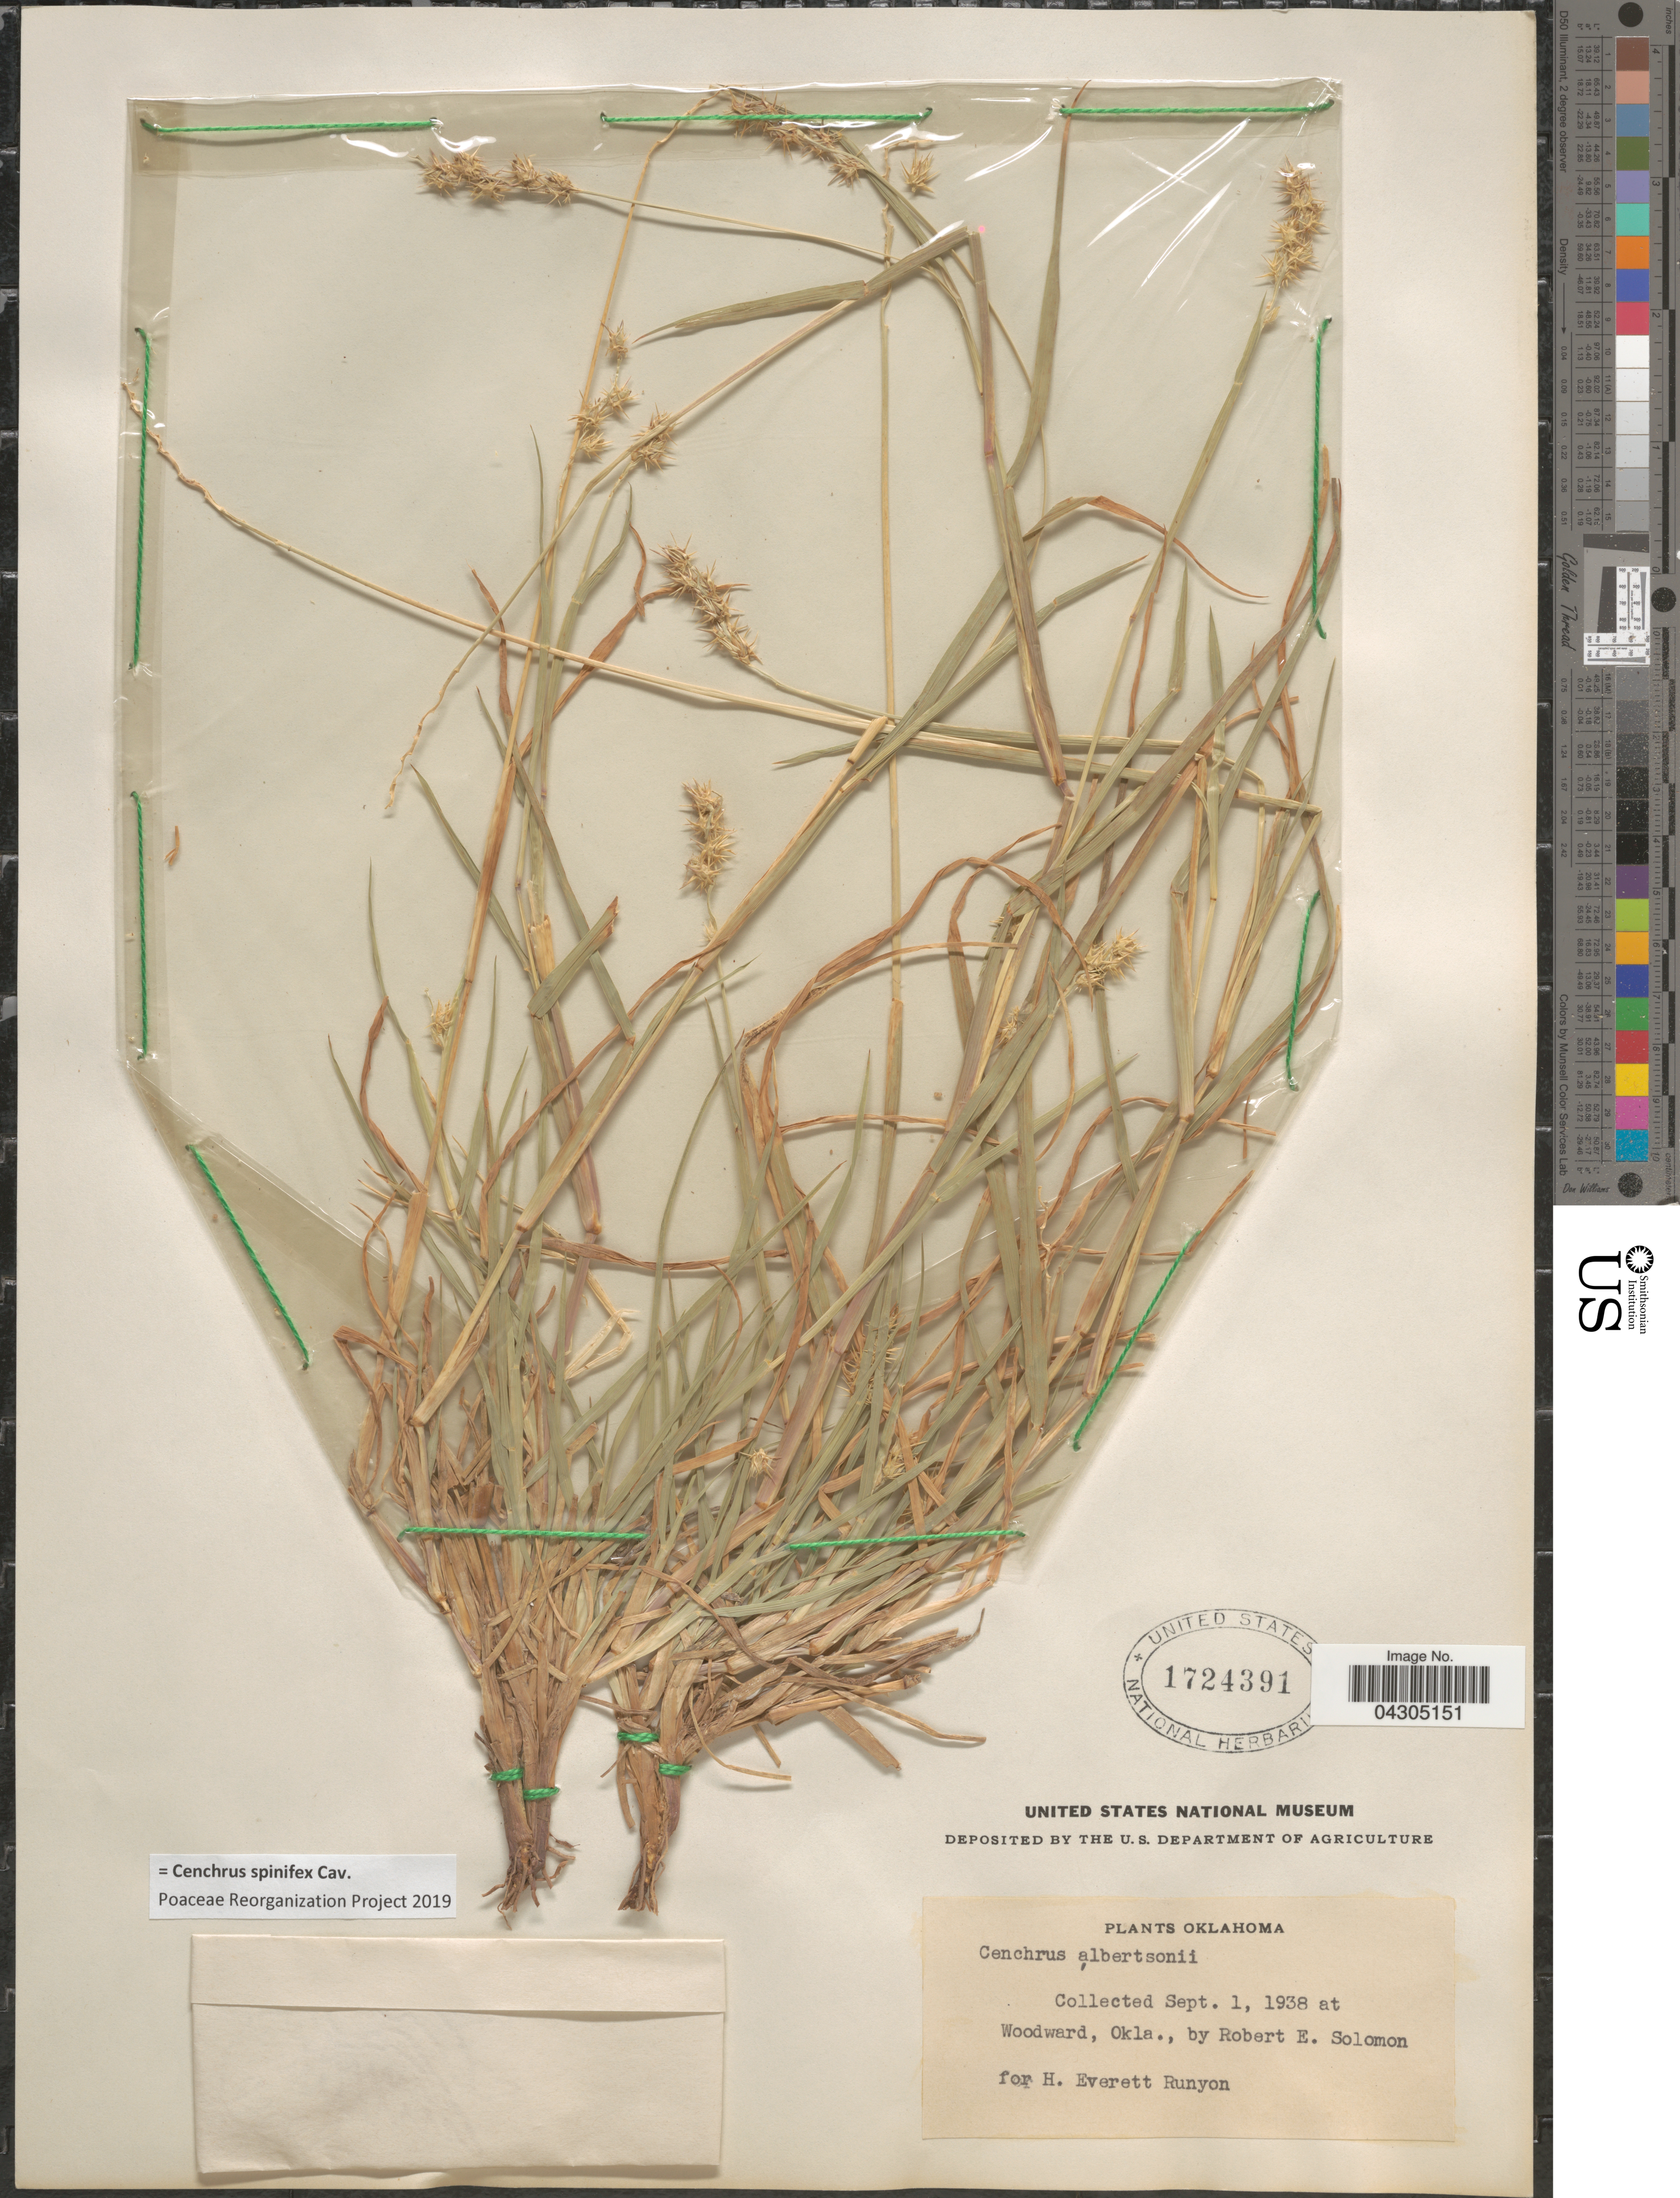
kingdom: Plantae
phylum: Tracheophyta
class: Liliopsida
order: Poales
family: Poaceae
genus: Cenchrus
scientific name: Cenchrus spinifex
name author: Cav.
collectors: R. Solomon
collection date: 1938-09-01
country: United States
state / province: Oklahoma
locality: Woodward.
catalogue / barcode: US 1724391